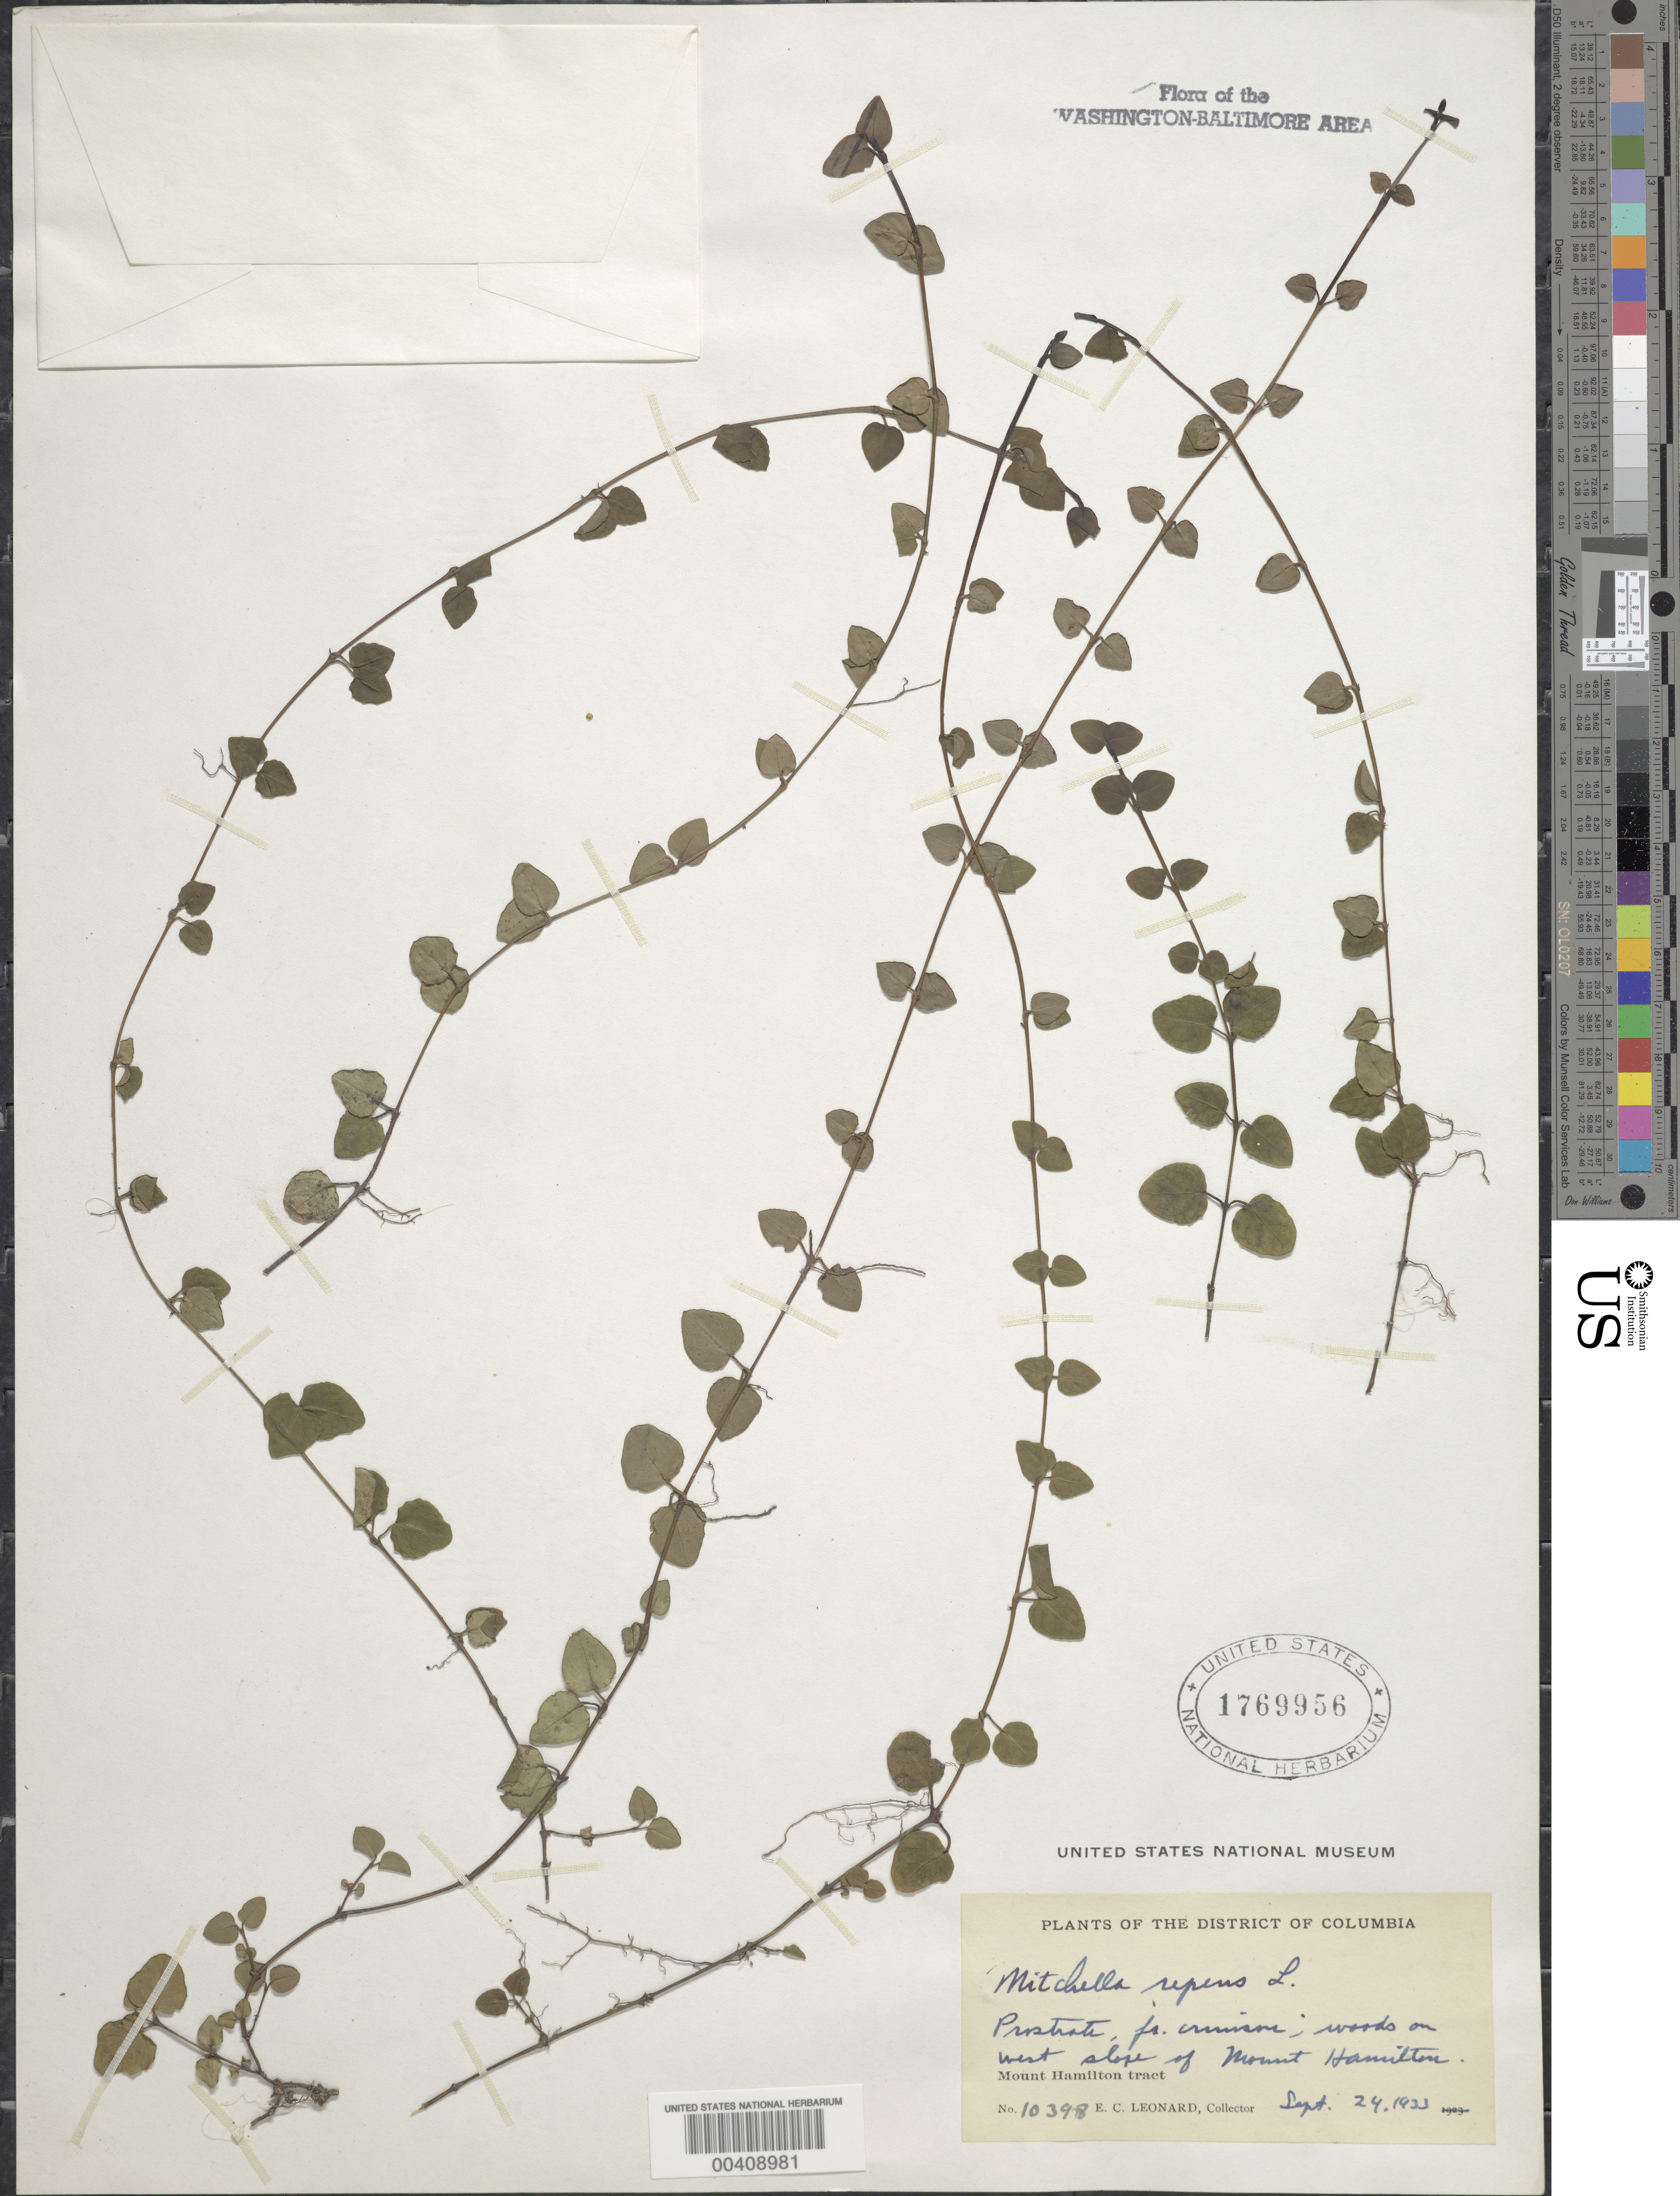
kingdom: Plantae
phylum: Tracheophyta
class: Magnoliopsida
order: Gentianales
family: Rubiaceae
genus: Mitchella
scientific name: Mitchella repens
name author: L.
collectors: E. C. Leonard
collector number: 10398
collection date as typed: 24 Sep 1933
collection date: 1933-09-24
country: United States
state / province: District of Columbia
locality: Mt. Hamilton Tract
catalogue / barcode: US 1769956